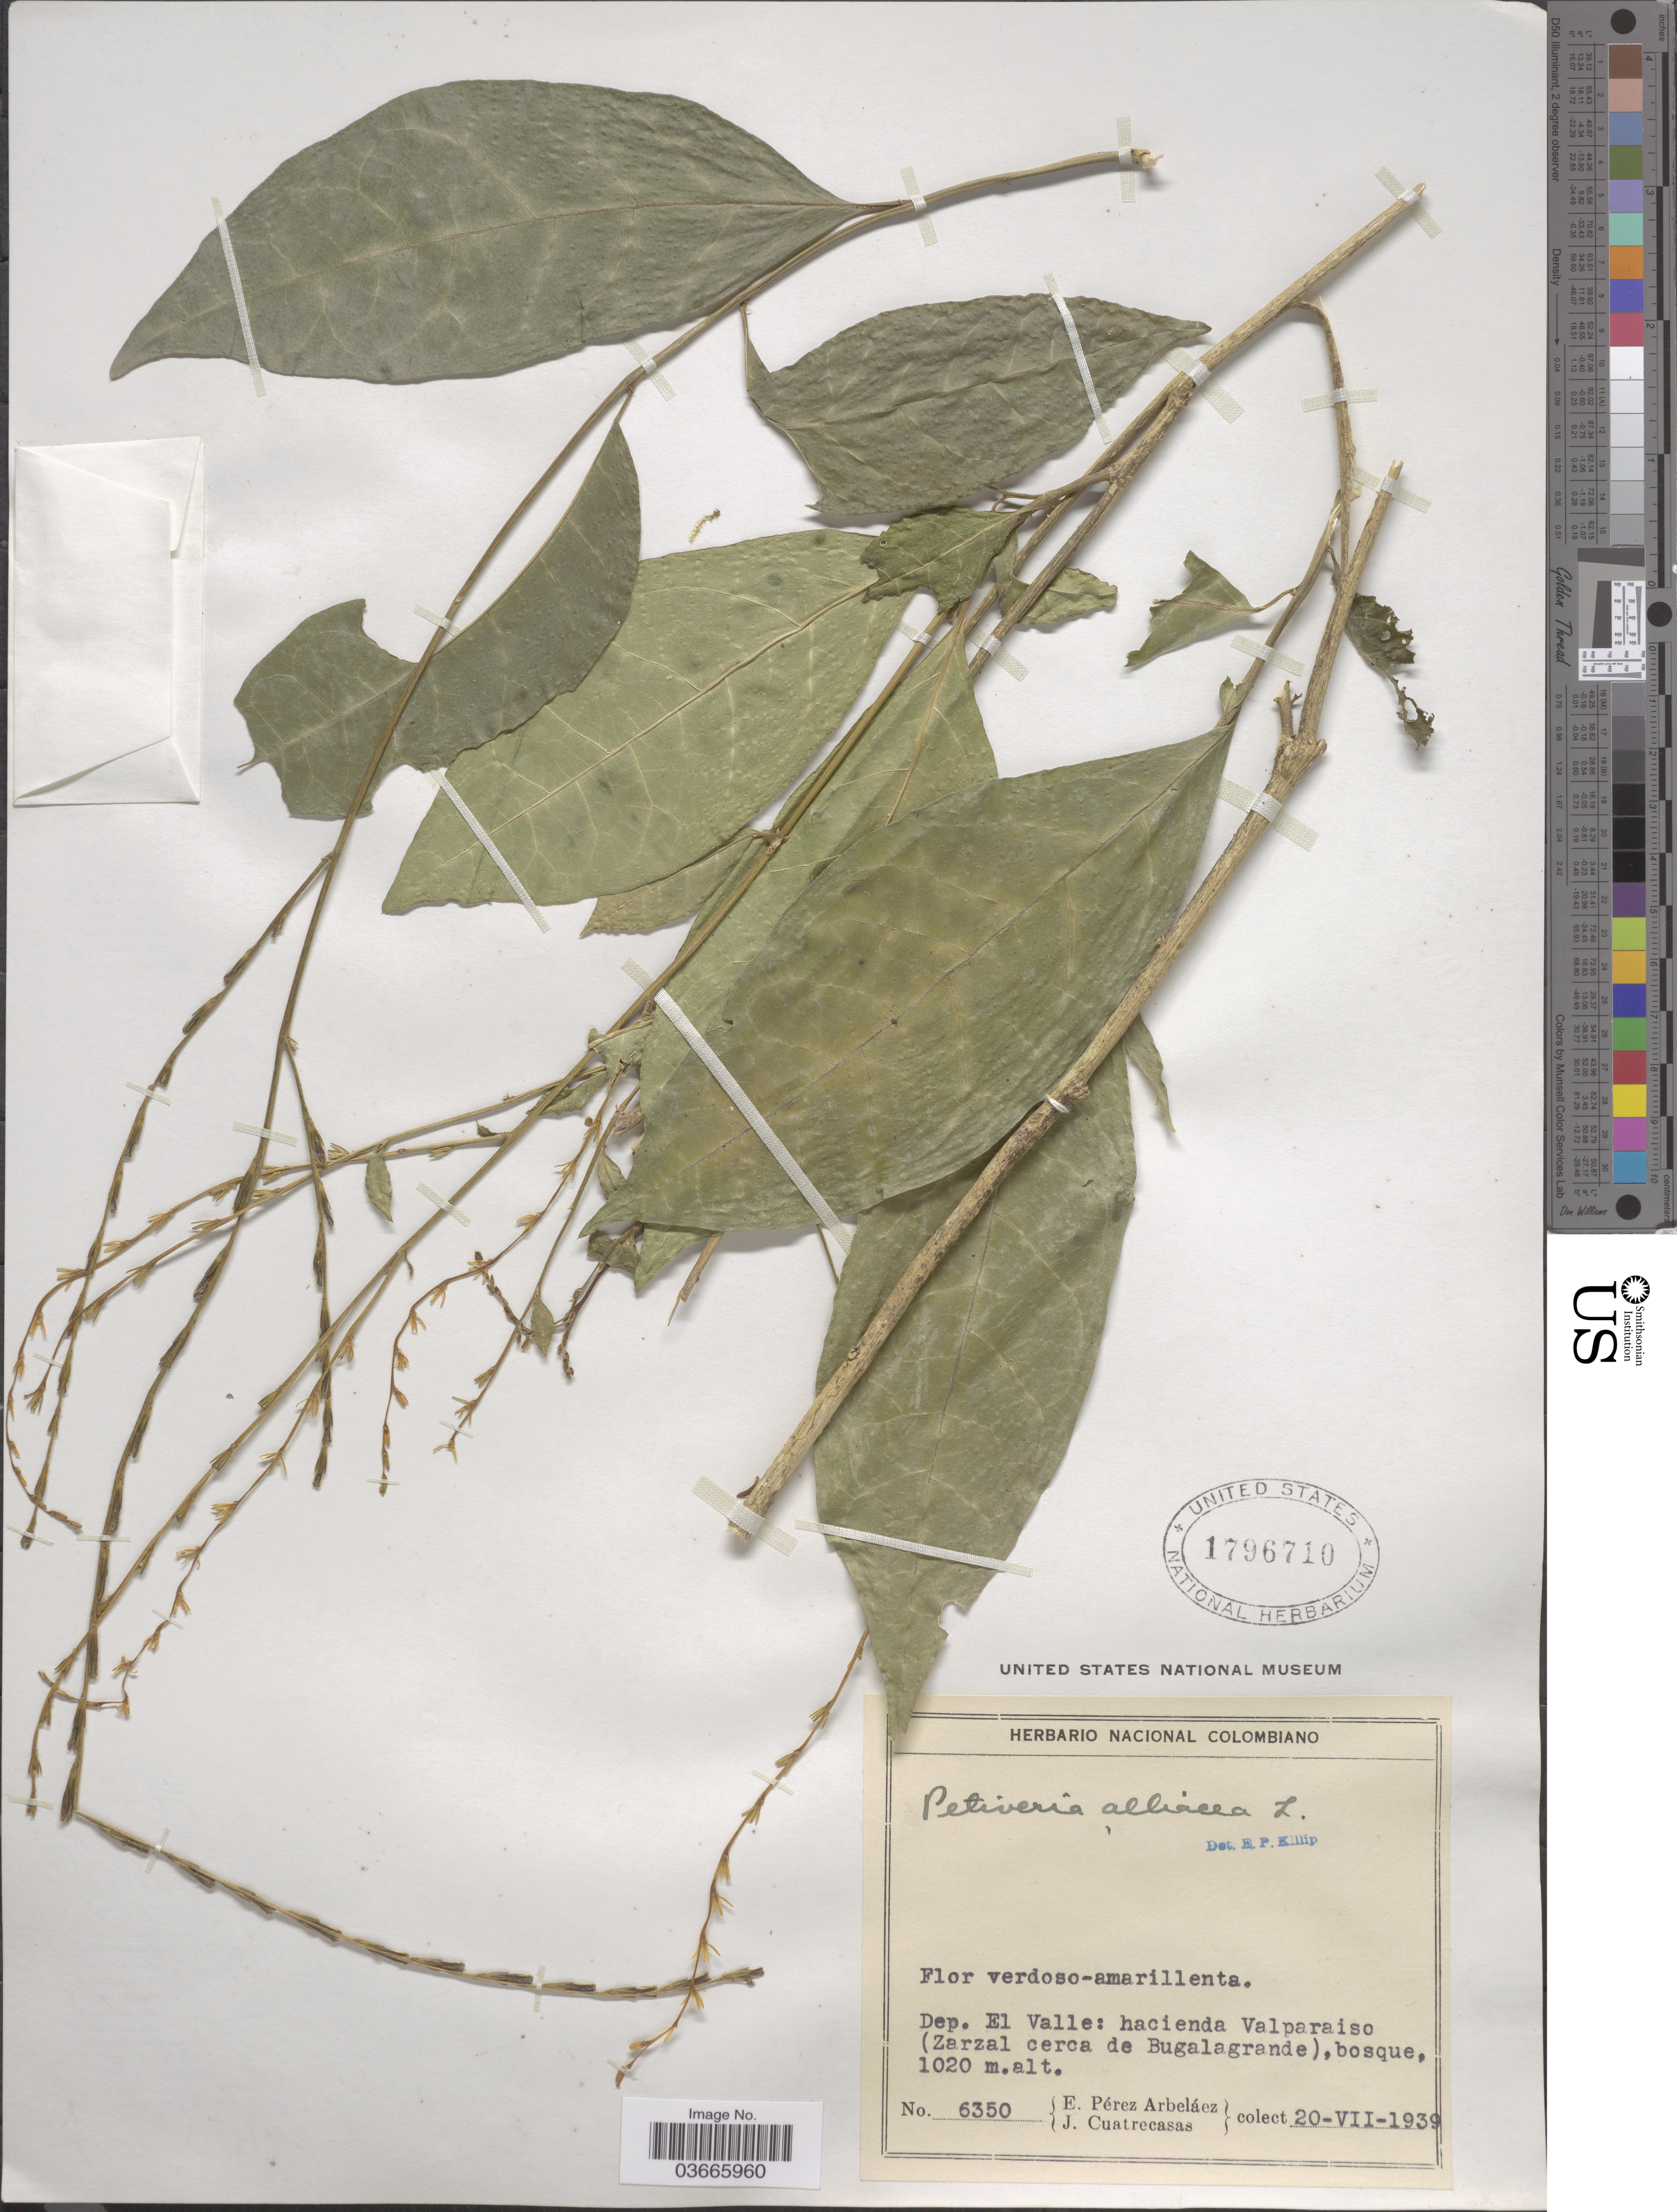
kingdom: Plantae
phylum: Tracheophyta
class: Magnoliopsida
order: Caryophyllales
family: Phytolaccaceae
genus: Petiveria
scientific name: Petiveria alliacea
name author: L.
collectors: E. Pérez Arbeláez & J. Cuatrecasas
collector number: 6350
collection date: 1939-07-20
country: Colombia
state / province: Valle del Cauca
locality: Dep. El Valle: hacienda Valparaiso (Zarzal cerca de Bugalagrande), bosque.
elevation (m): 1020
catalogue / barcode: US 1796710